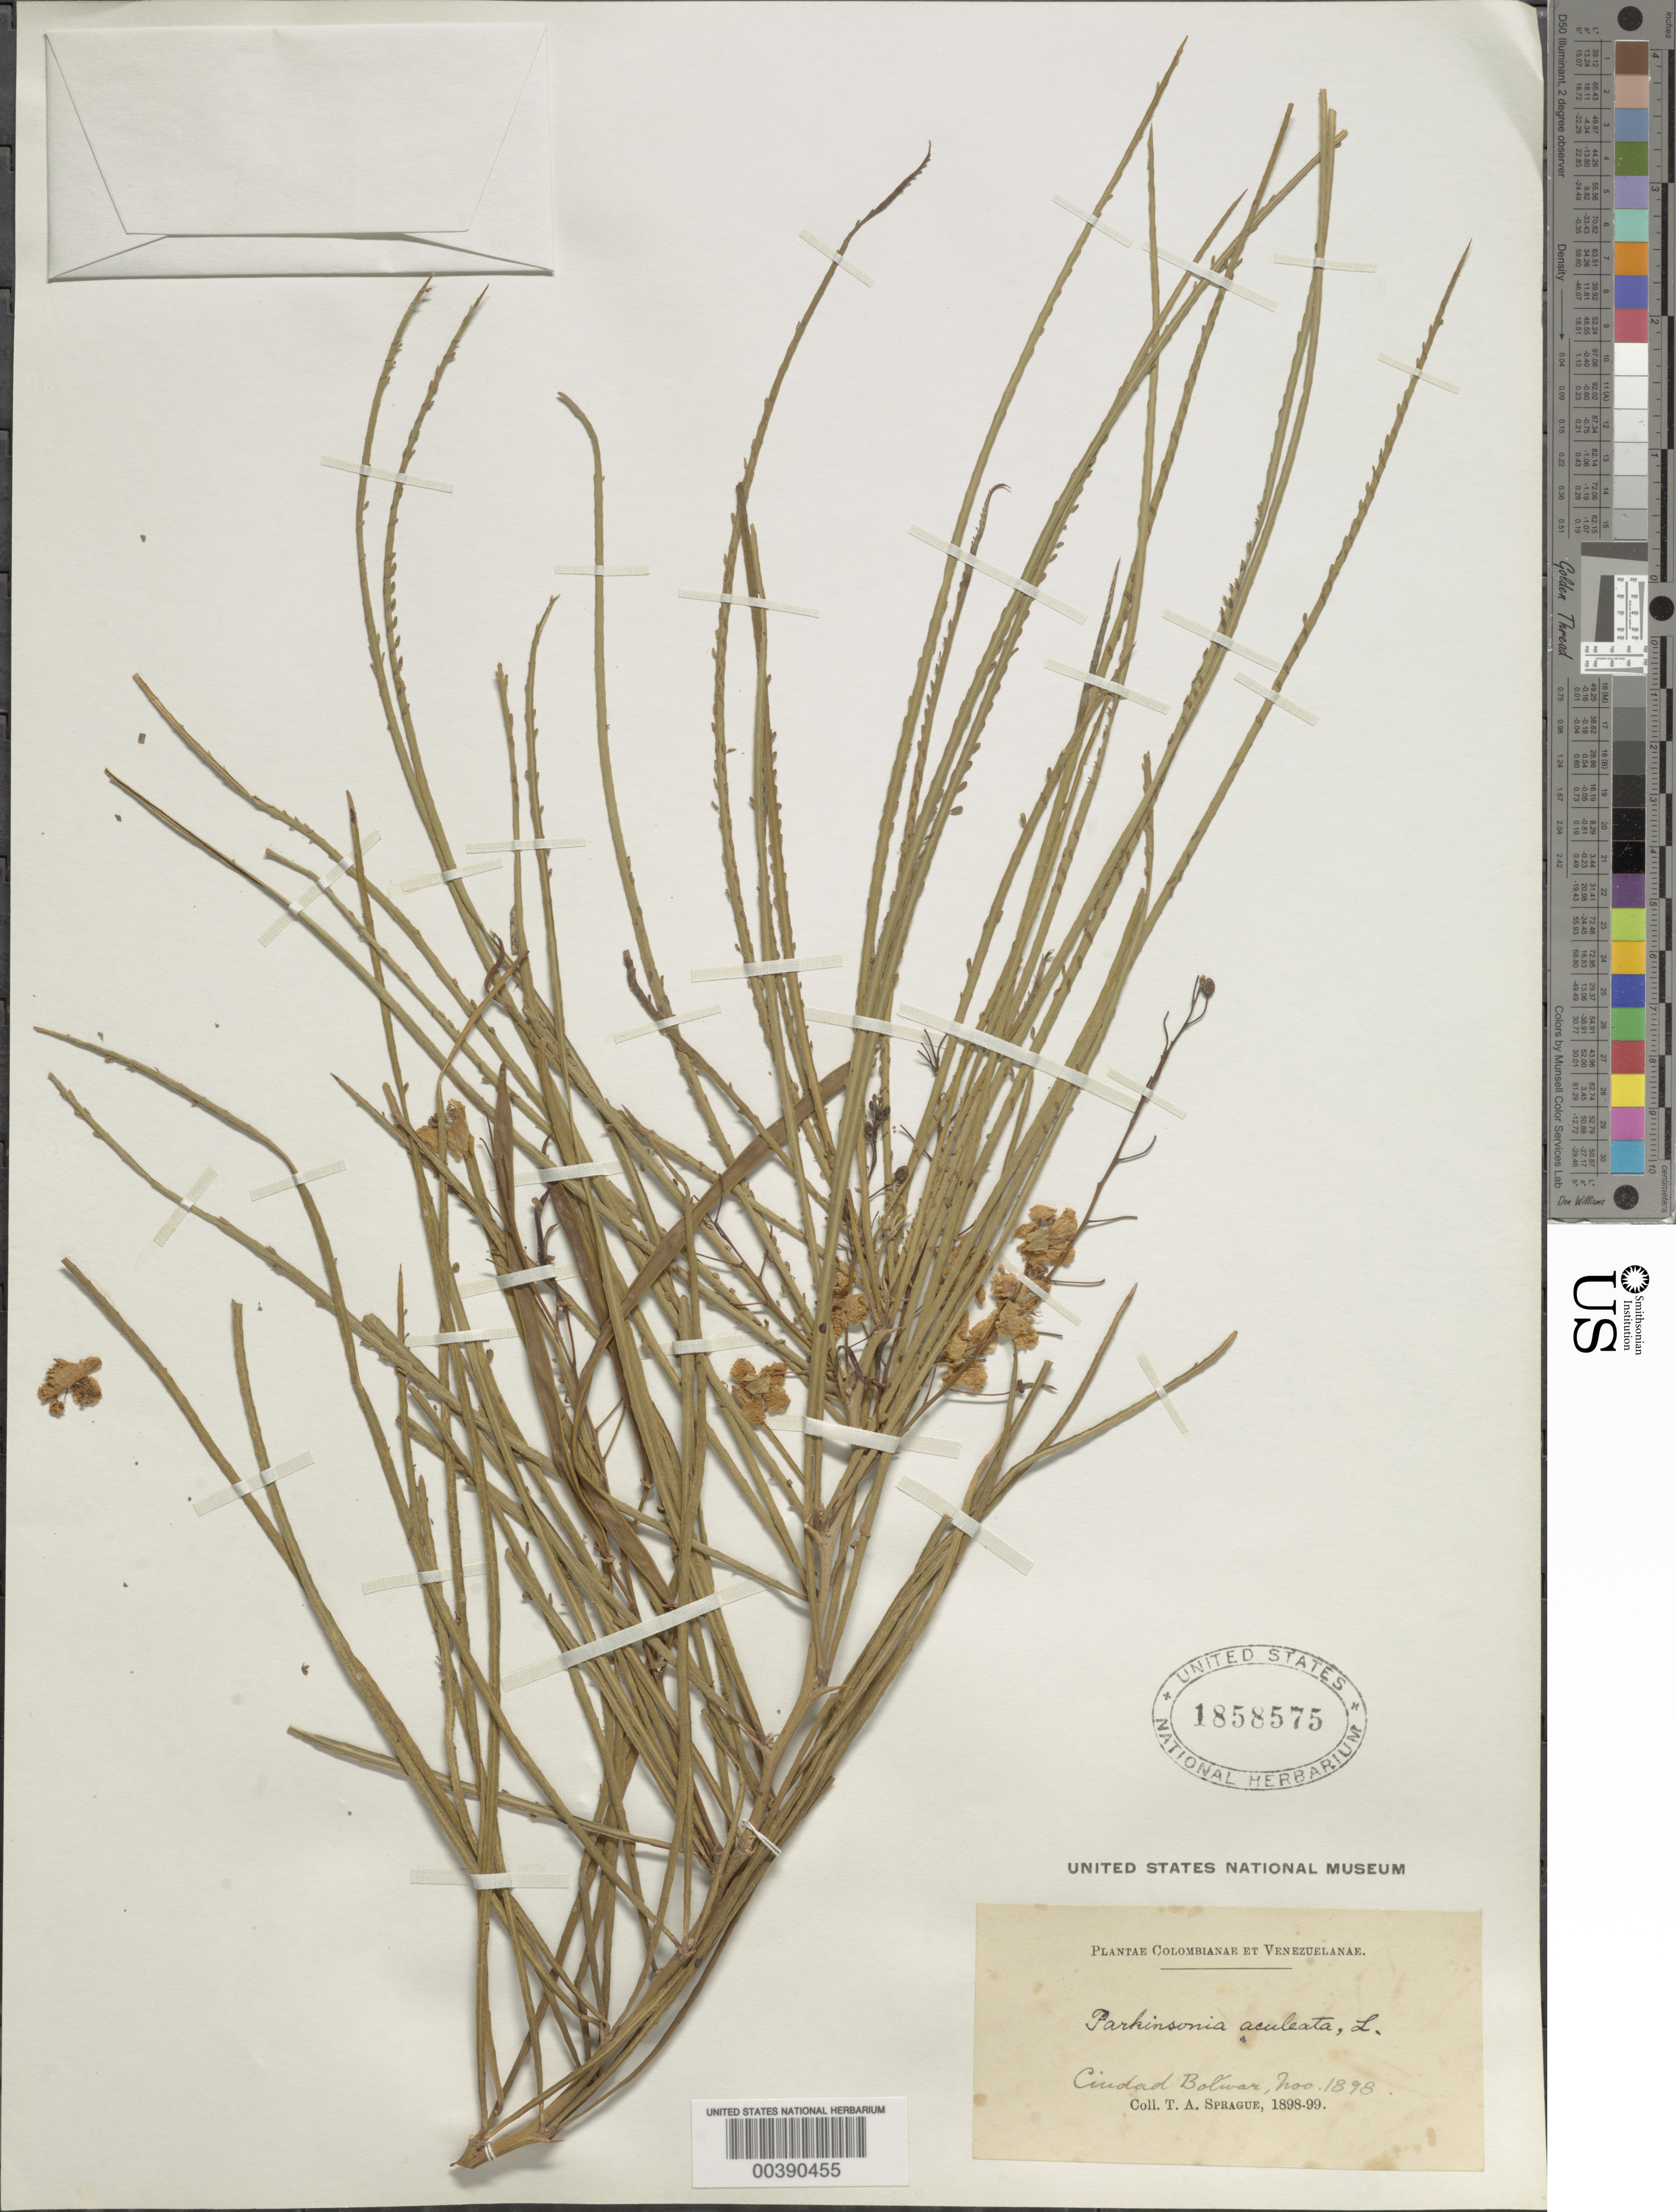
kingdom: Plantae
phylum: Tracheophyta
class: Magnoliopsida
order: Fabales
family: Fabaceae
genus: Parkinsonia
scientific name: Parkinsonia aculeata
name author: L.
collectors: T. A. Sprague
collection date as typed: Nov 1898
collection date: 1898-11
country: Colombia / Venezuela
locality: Ciudad Bolivar. [either in Colombia (Antioquia Dept.) or Venezuela (Bolívar state).]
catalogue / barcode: US 1858575